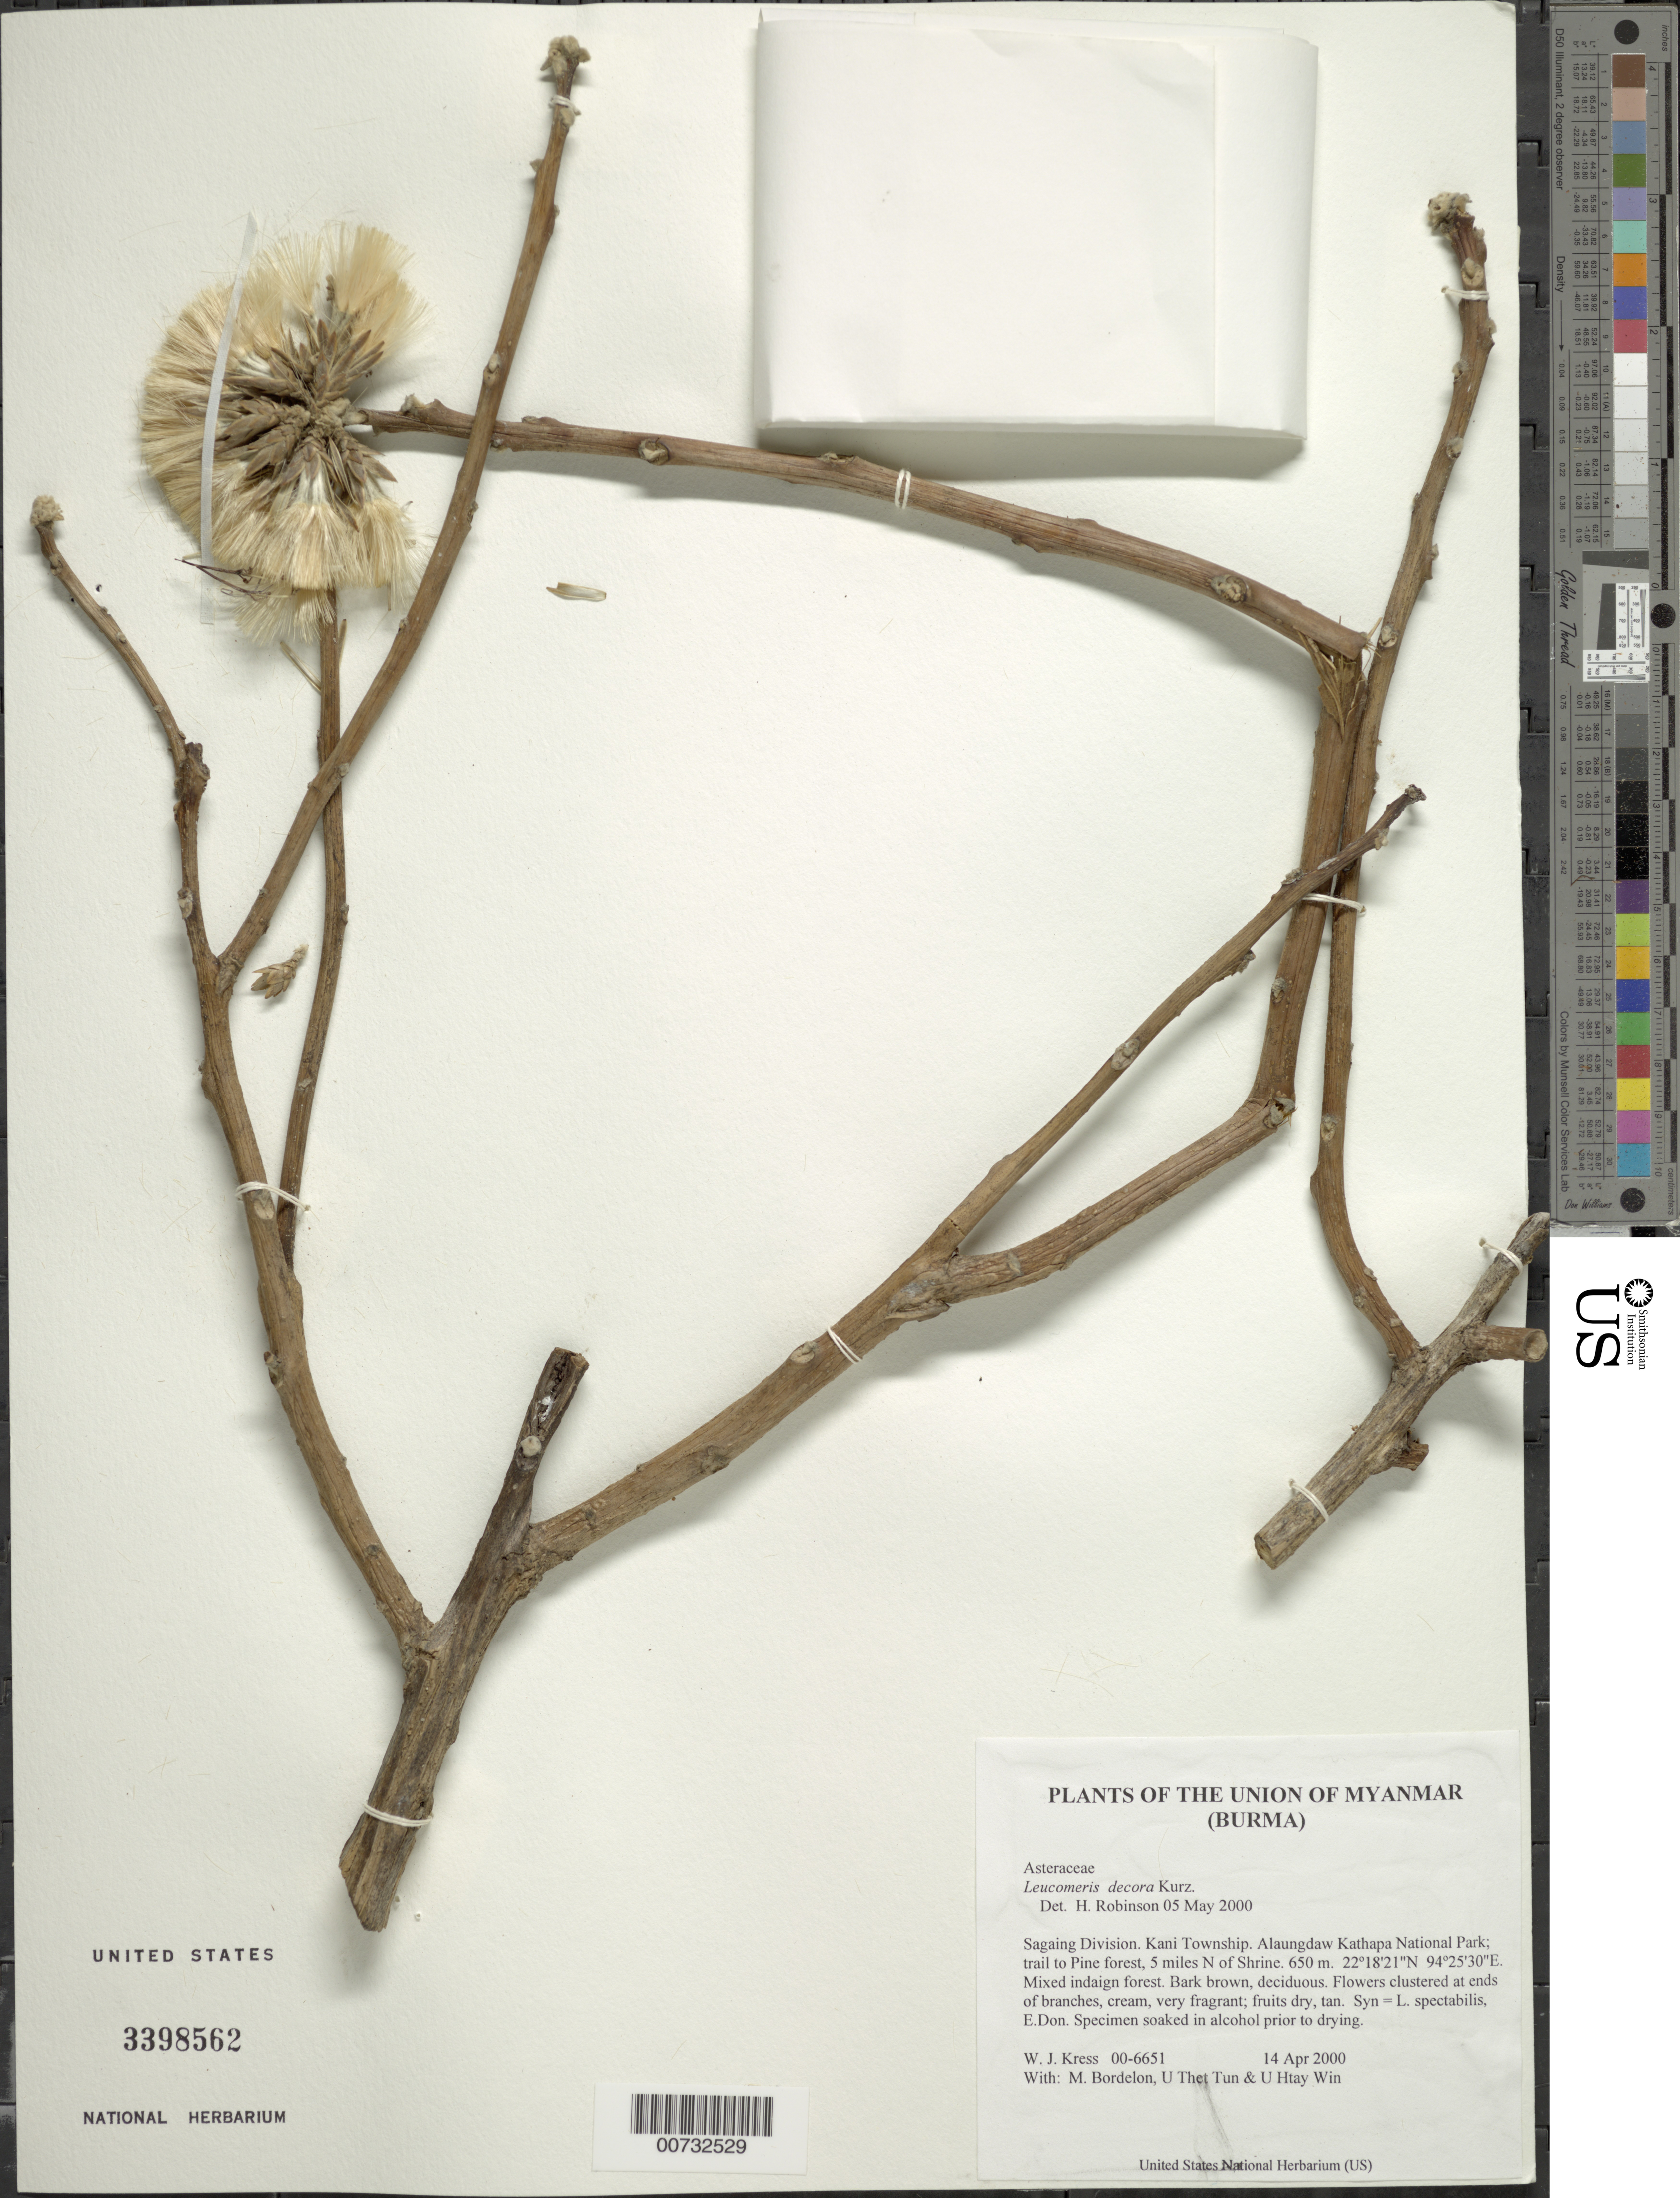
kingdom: Plantae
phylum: Tracheophyta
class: Magnoliopsida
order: Asterales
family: Asteraceae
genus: Leucomeris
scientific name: Leucomeris decora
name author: Kurz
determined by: Robinson, Harold E., (US)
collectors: W. J. Kress, M. Bordelon, Thet Htun & U Htay Win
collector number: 00-6651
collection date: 2000-04-14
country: Myanmar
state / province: Sagaing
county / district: Kani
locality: Alaungdaw Kathapa National Park; trail to Pine forest, 5 miles N of Shrine.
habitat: Mixed indaign forest.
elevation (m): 650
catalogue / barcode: US 3398562